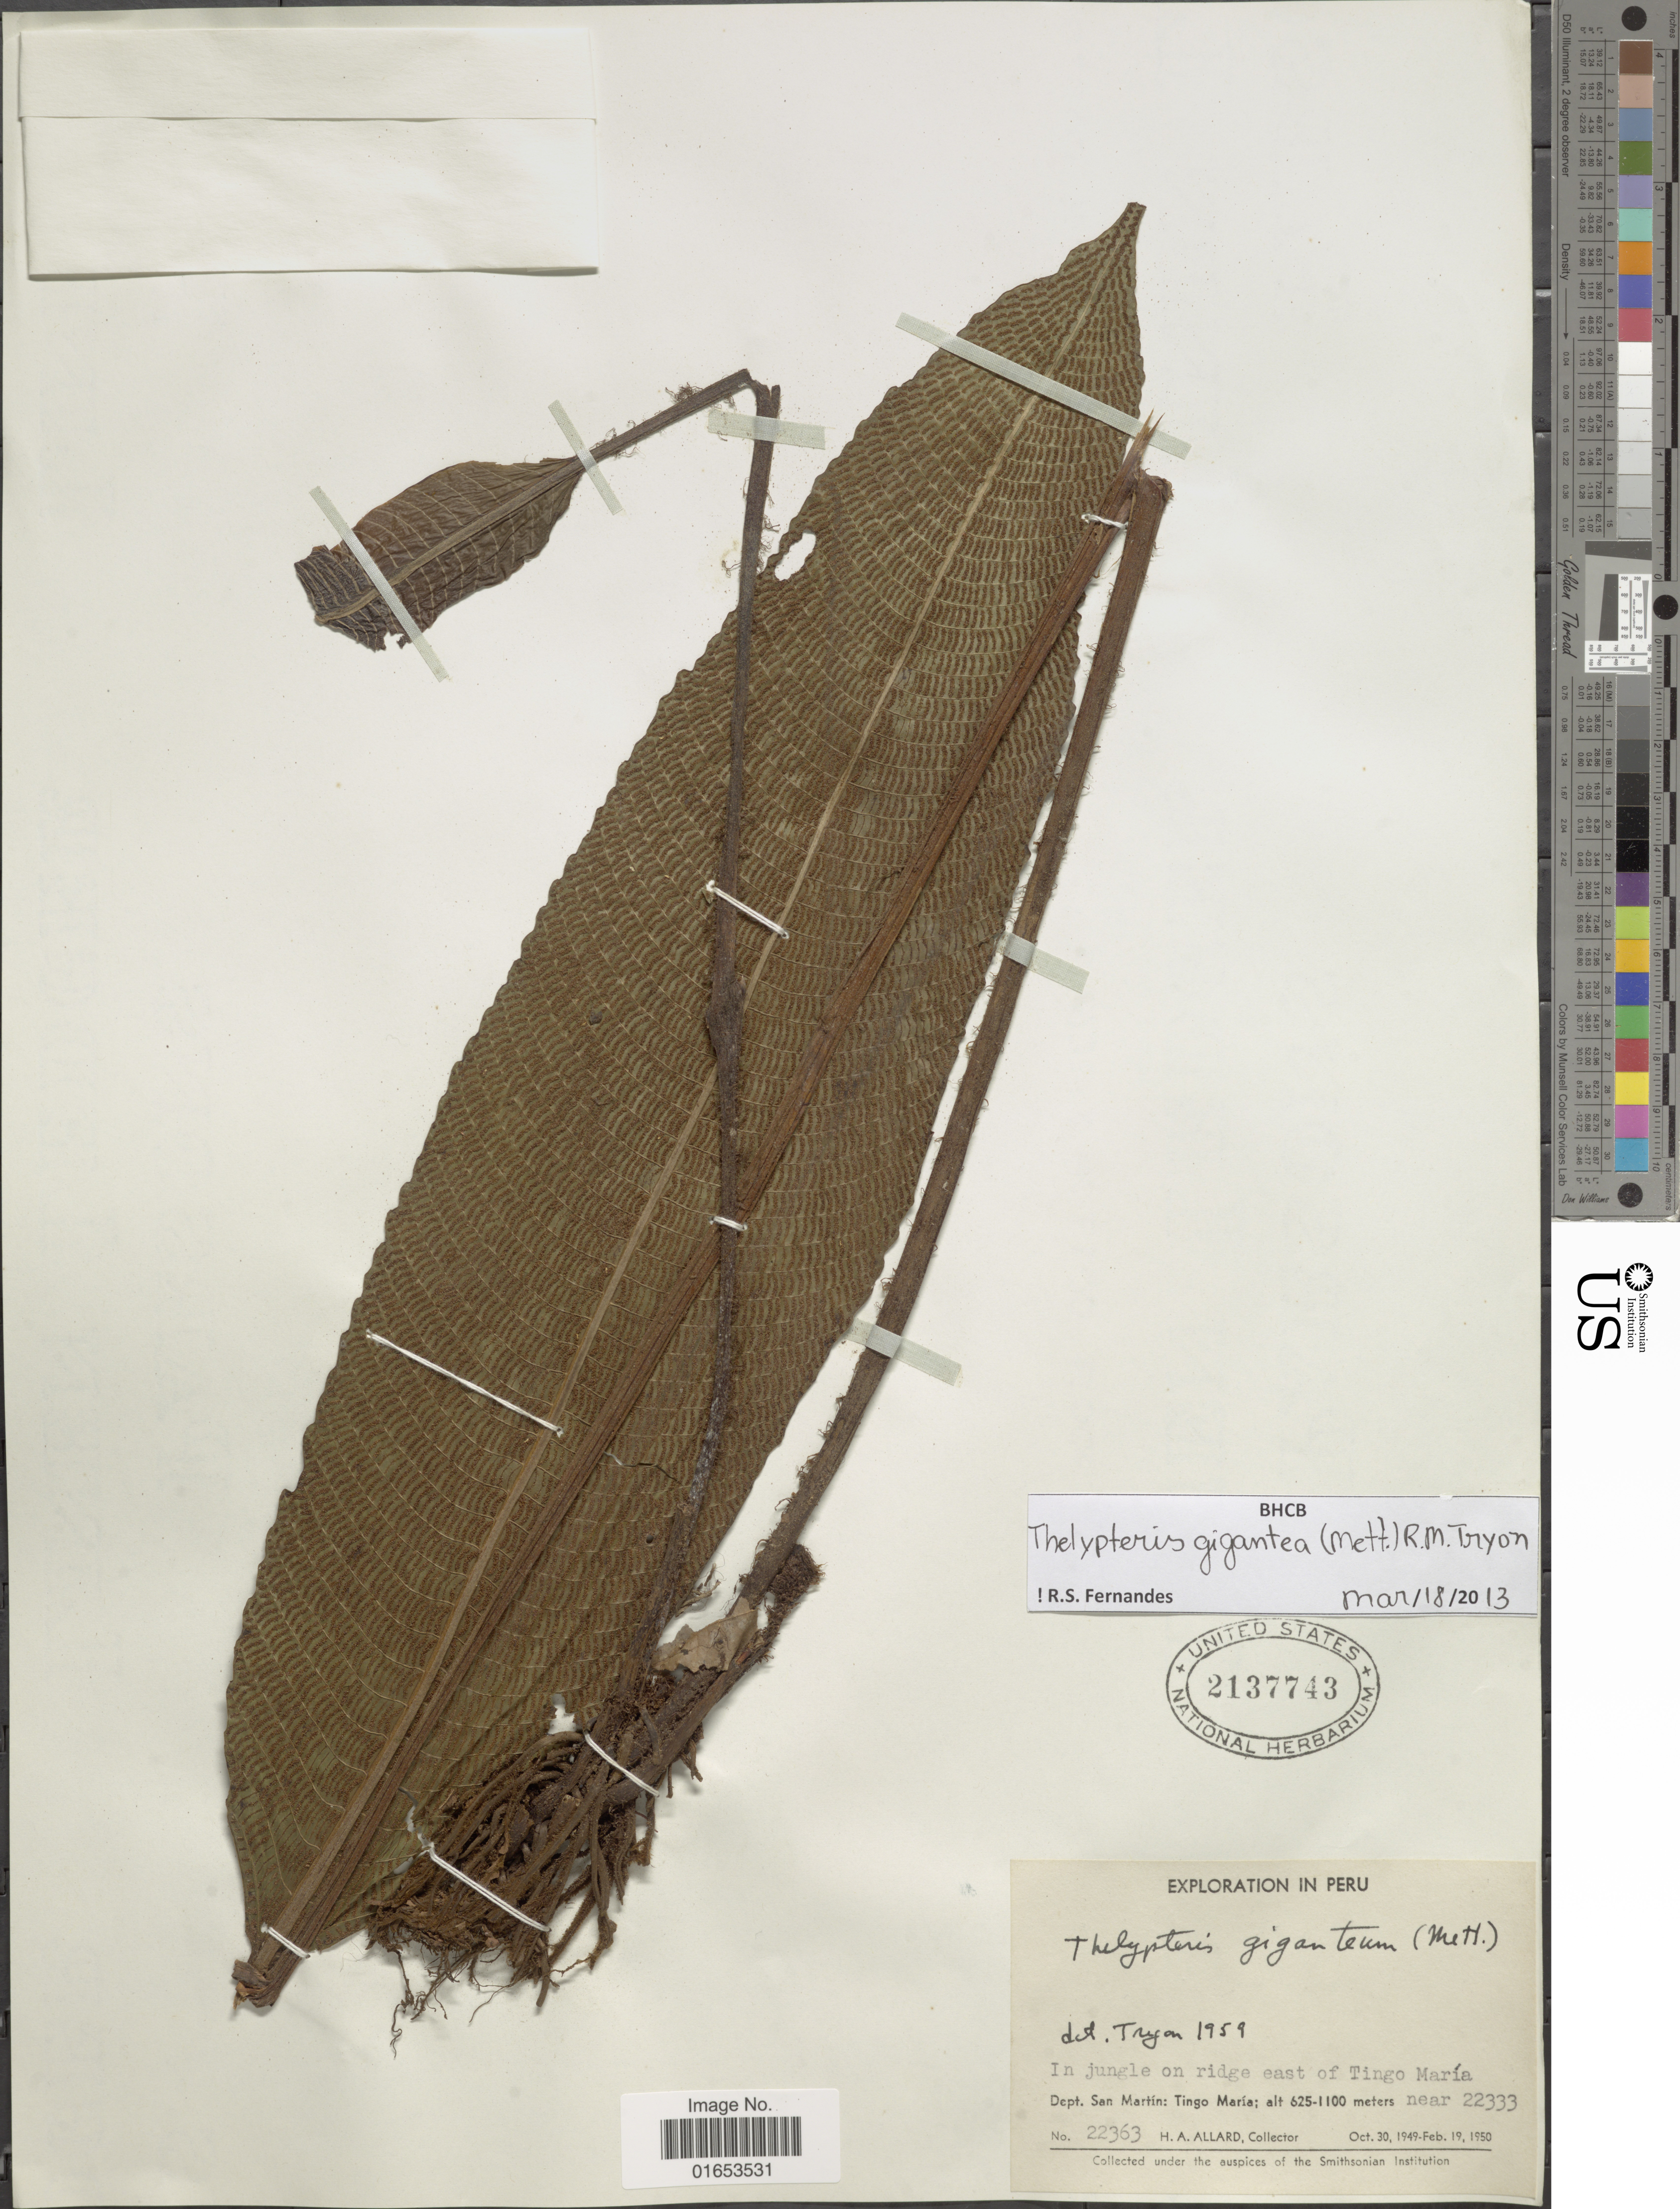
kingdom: Plantae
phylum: Tracheophyta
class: Polypodiopsida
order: Polypodiales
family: Thelypteridaceae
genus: Meniscium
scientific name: Meniscium giganteum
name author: Mett.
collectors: H. A. Allard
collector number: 22363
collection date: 1949-10-30/1950-02-19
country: Peru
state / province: San Martín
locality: Tingo María. In jungle on ridge east of Tingo María. near 22333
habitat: in jungle on ridge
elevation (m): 625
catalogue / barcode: US 2137743